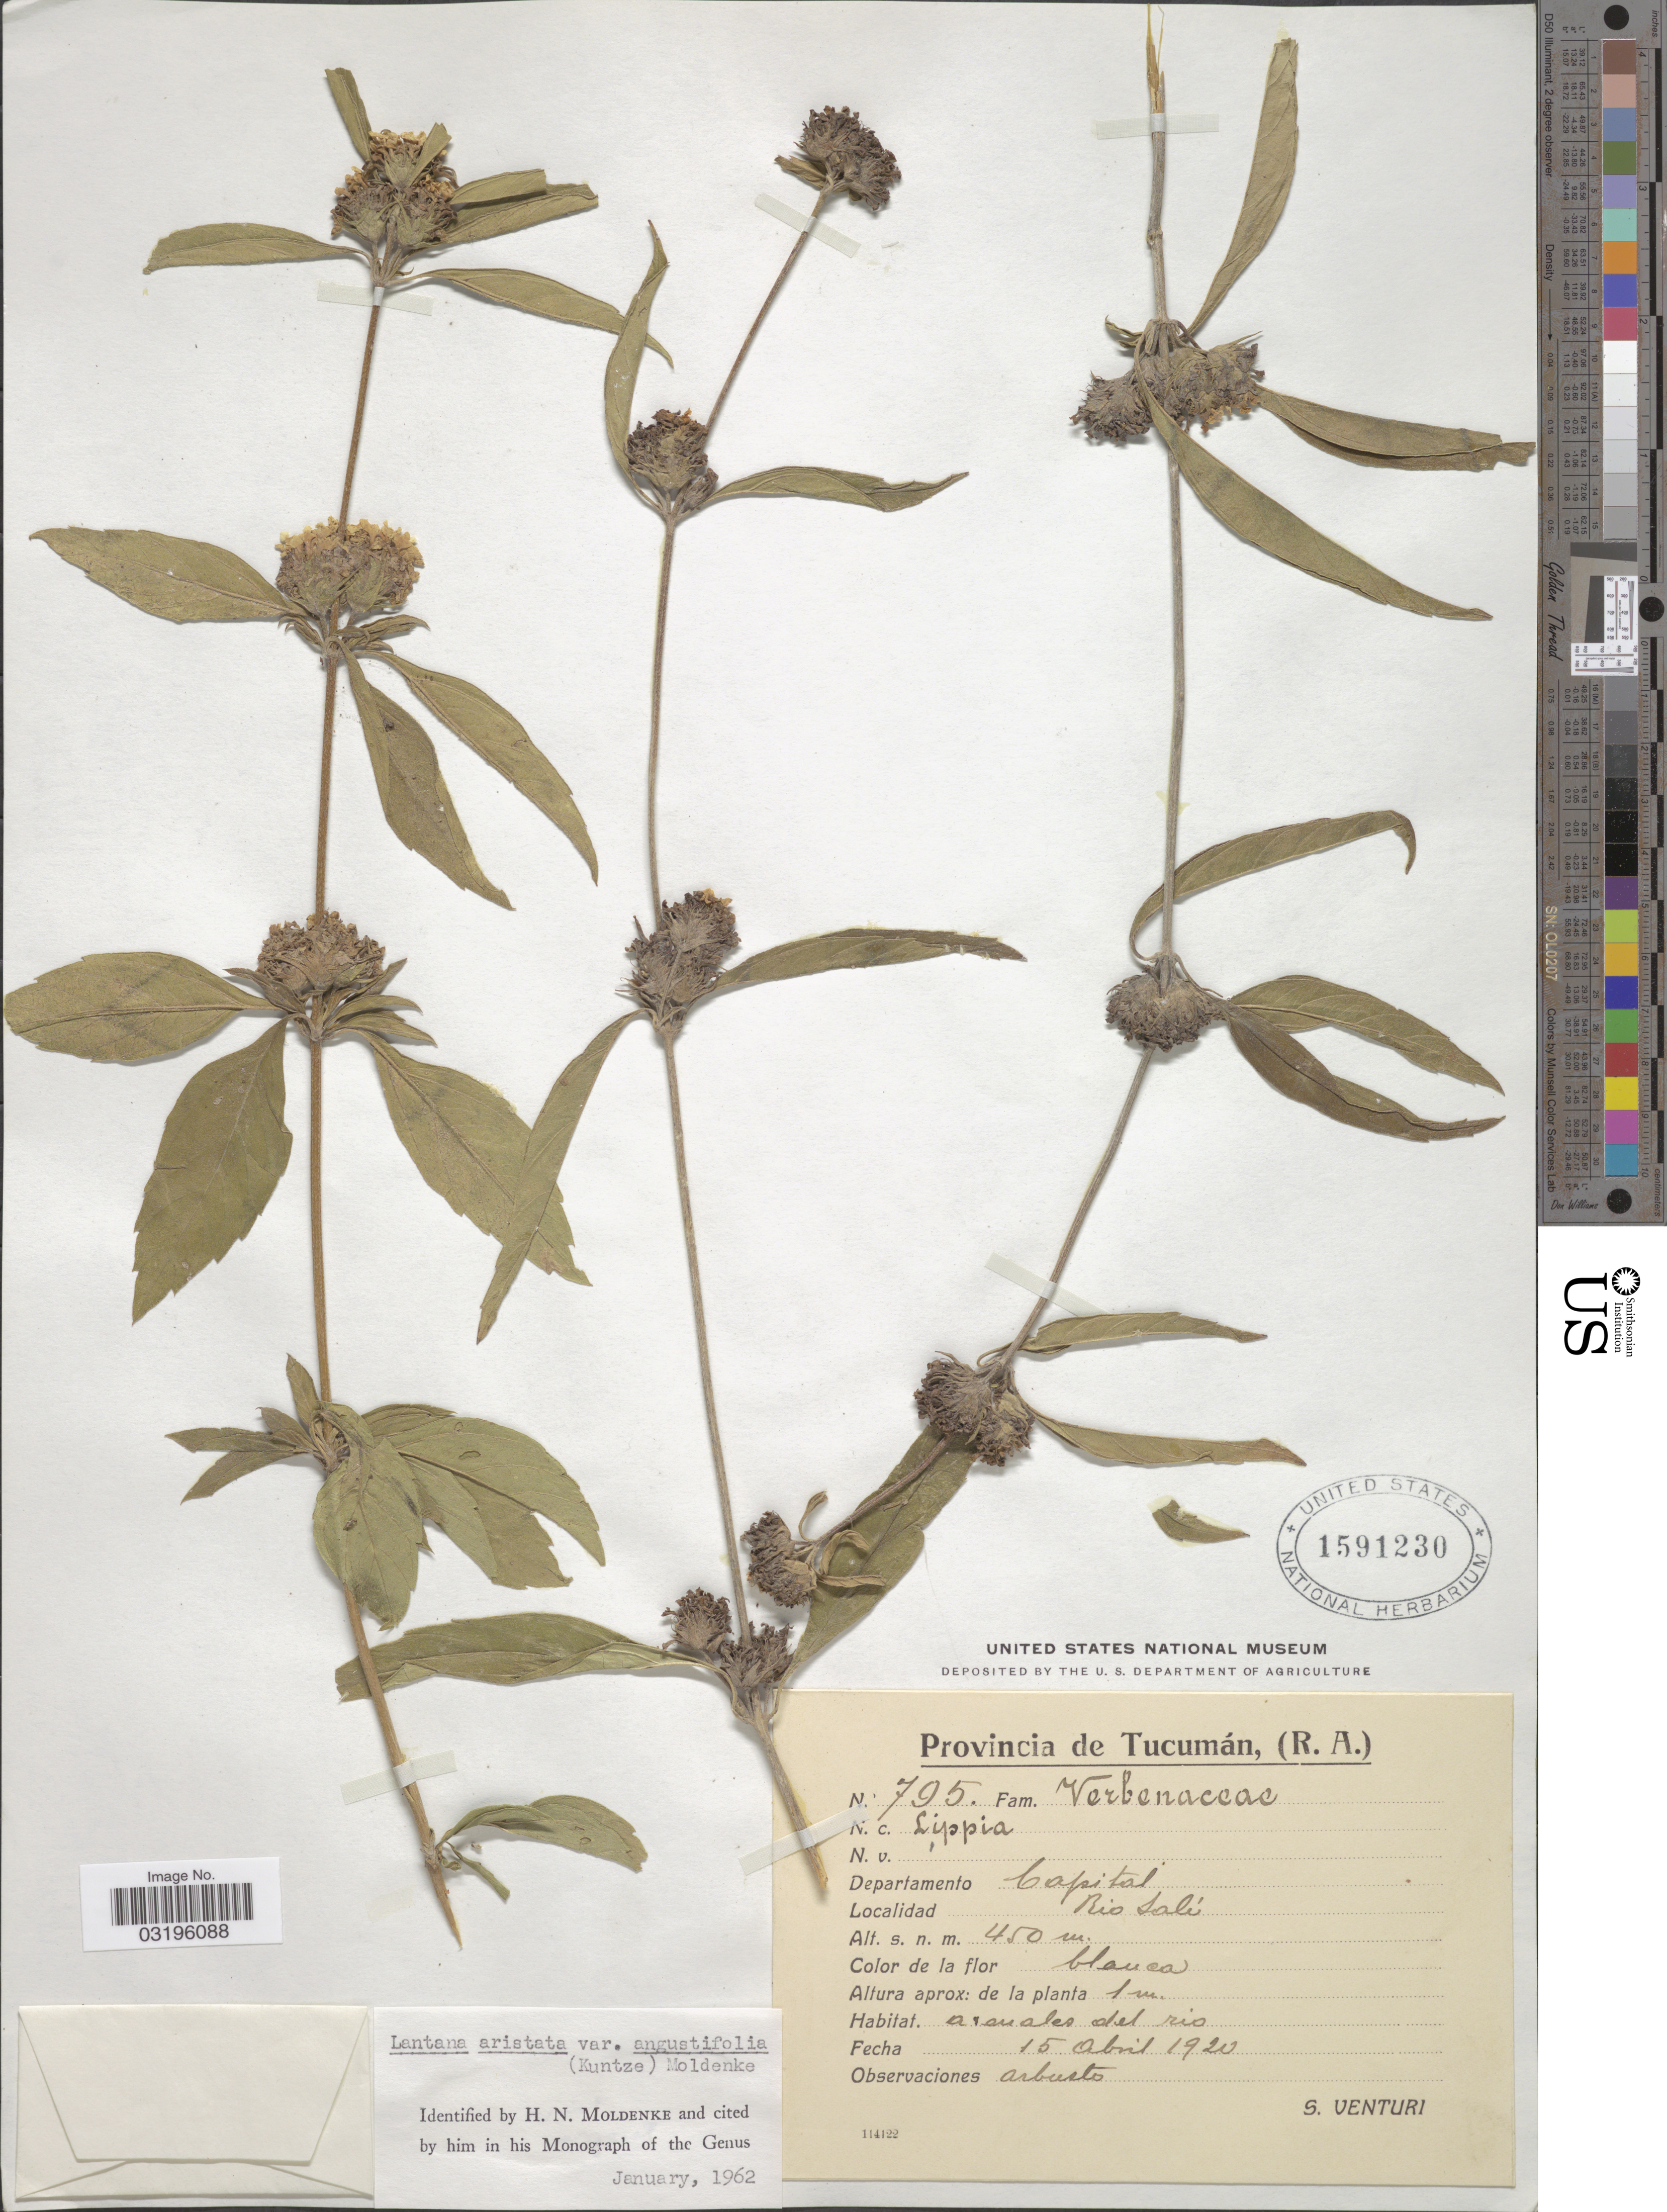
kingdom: Plantae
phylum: Tracheophyta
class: Magnoliopsida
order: Lamiales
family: Verbenaceae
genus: Lantana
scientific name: Lantana aristata var. angustifolia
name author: Moldenke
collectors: S. Venturi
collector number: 795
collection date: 1920-04-15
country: Argentina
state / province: Tucuman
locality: Departamento Capital. Rio Salí.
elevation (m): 450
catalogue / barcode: US 1591230